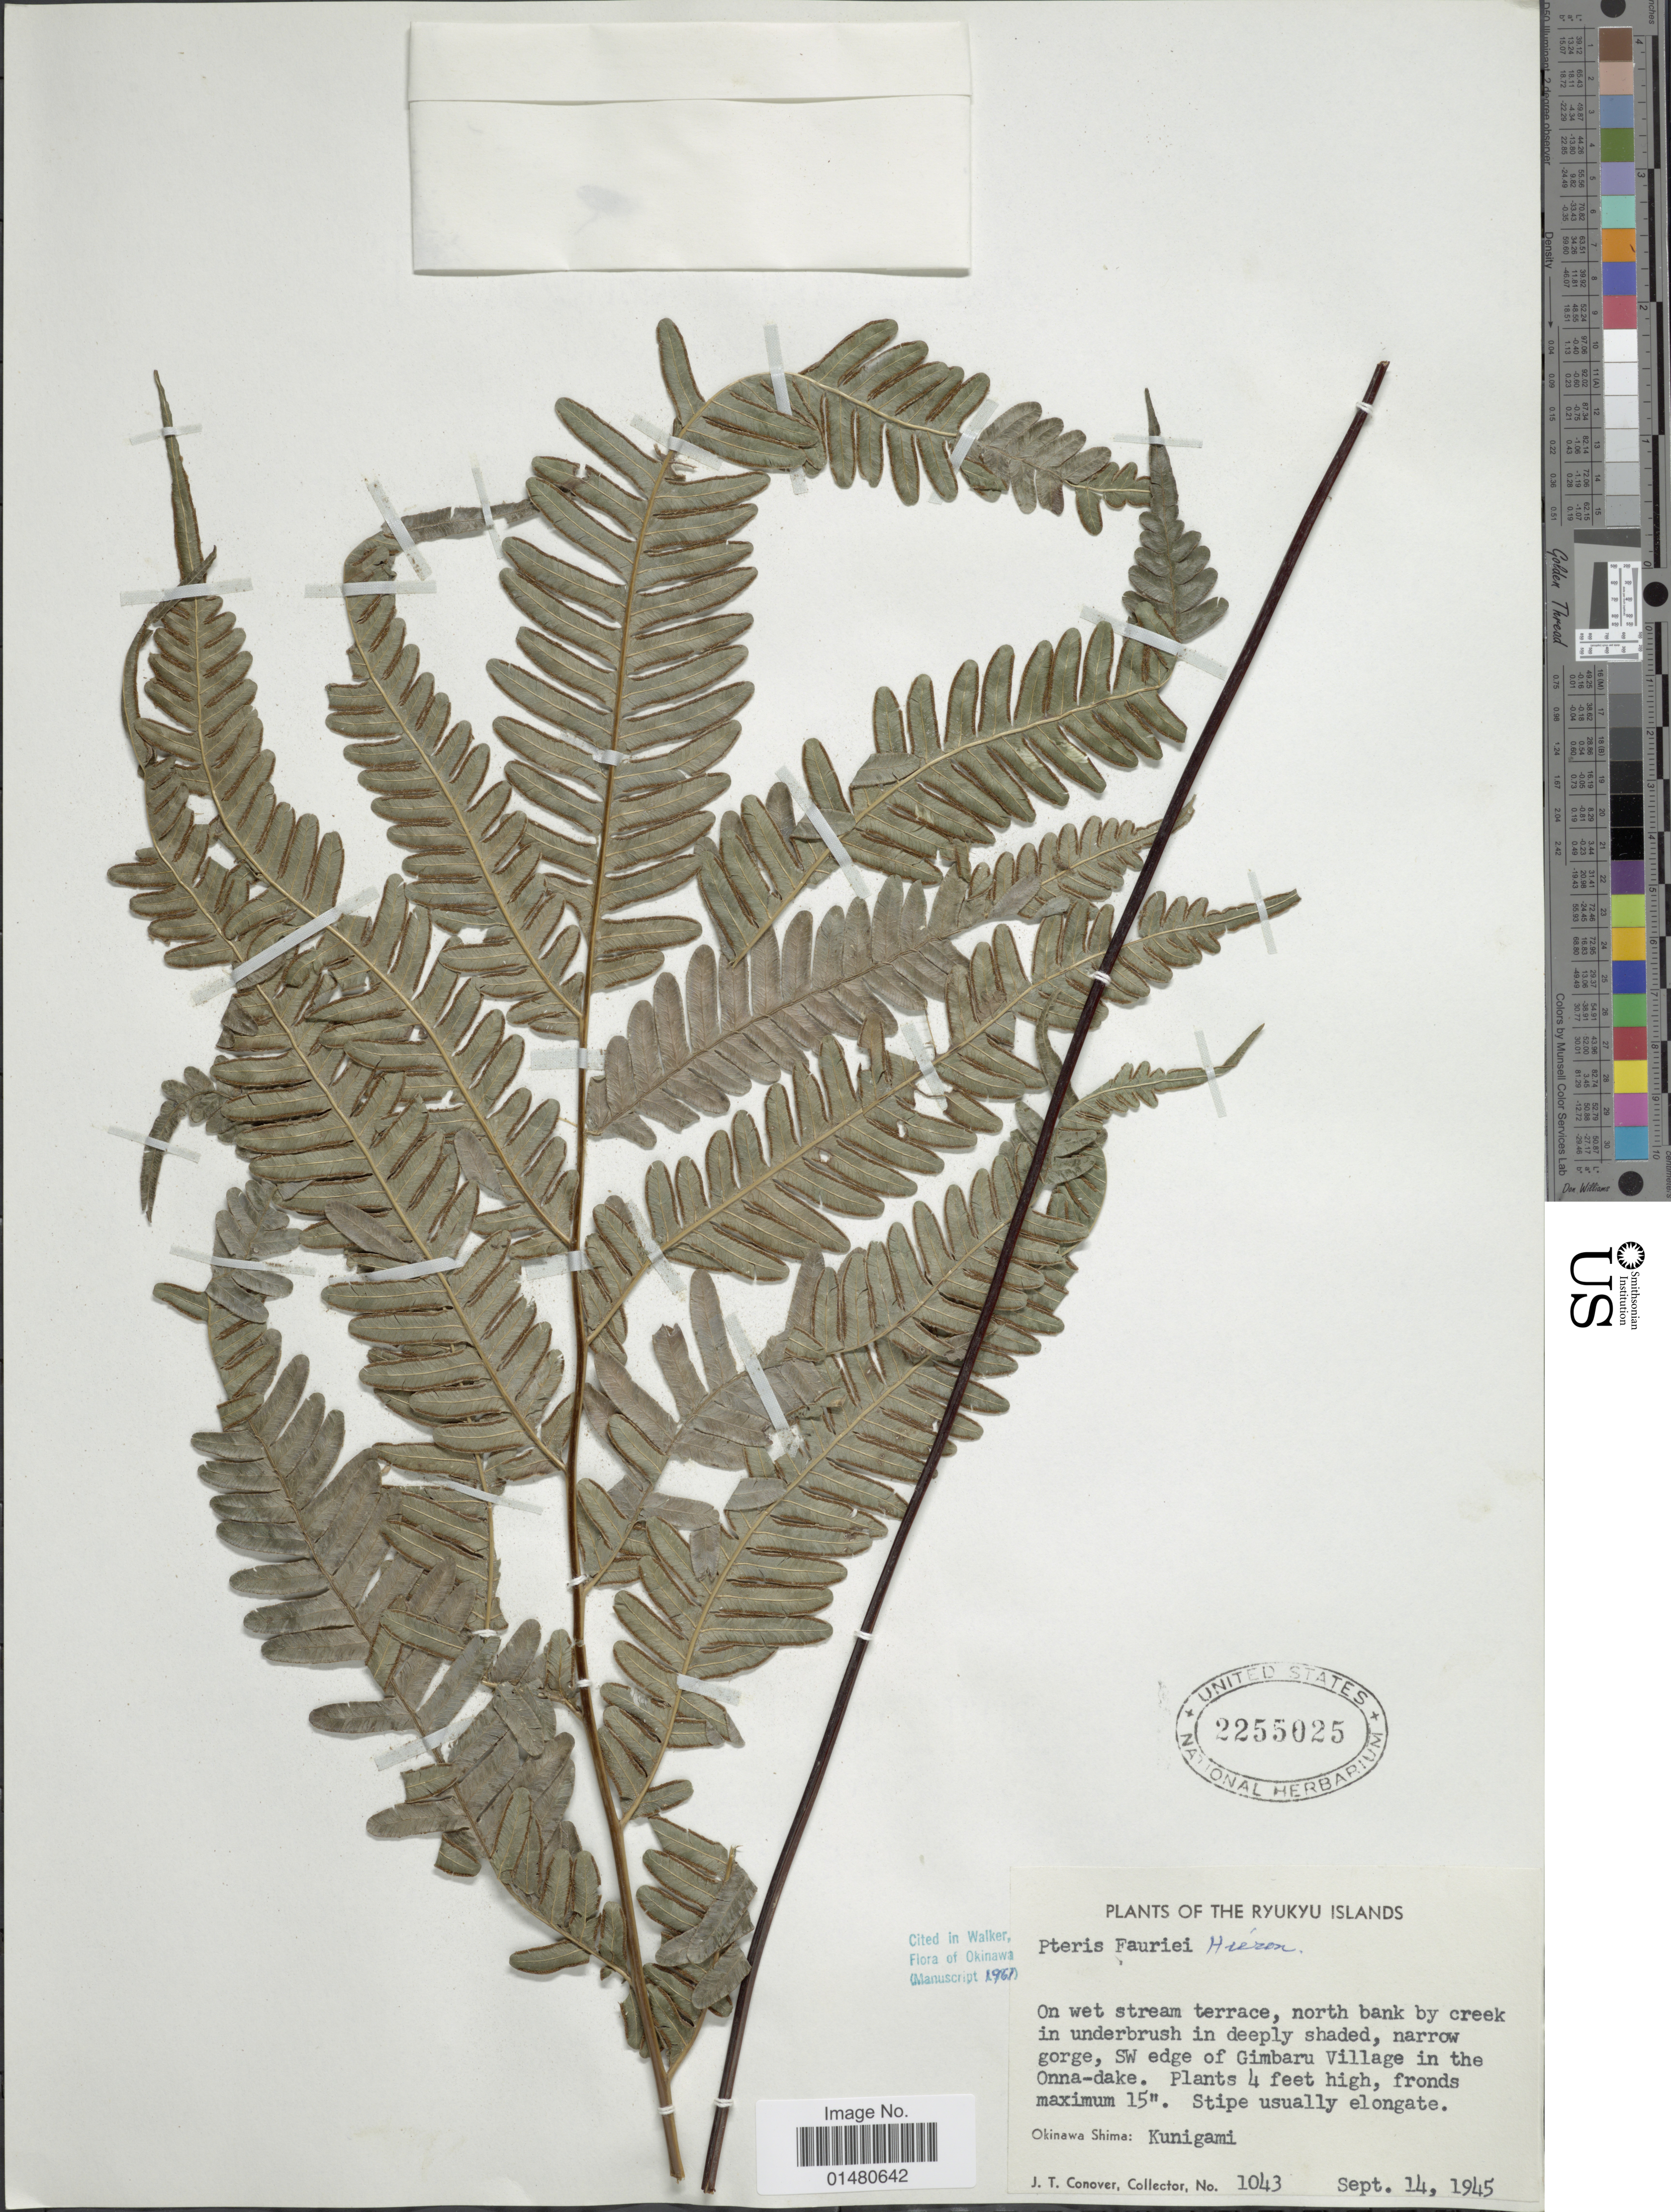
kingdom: Plantae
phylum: Tracheophyta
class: Polypodiopsida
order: Polypodiales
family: Pteridaceae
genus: Pteris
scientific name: Pteris fauriei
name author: Hieron.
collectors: J. T. Conover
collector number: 1043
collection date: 1945-09-14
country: Japan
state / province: Okinawa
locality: The Ryukyu Islands, SW edge of Gimbaru Village in the Onna-dake, Okinawa Shima: Kunigami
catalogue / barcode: US 2255025